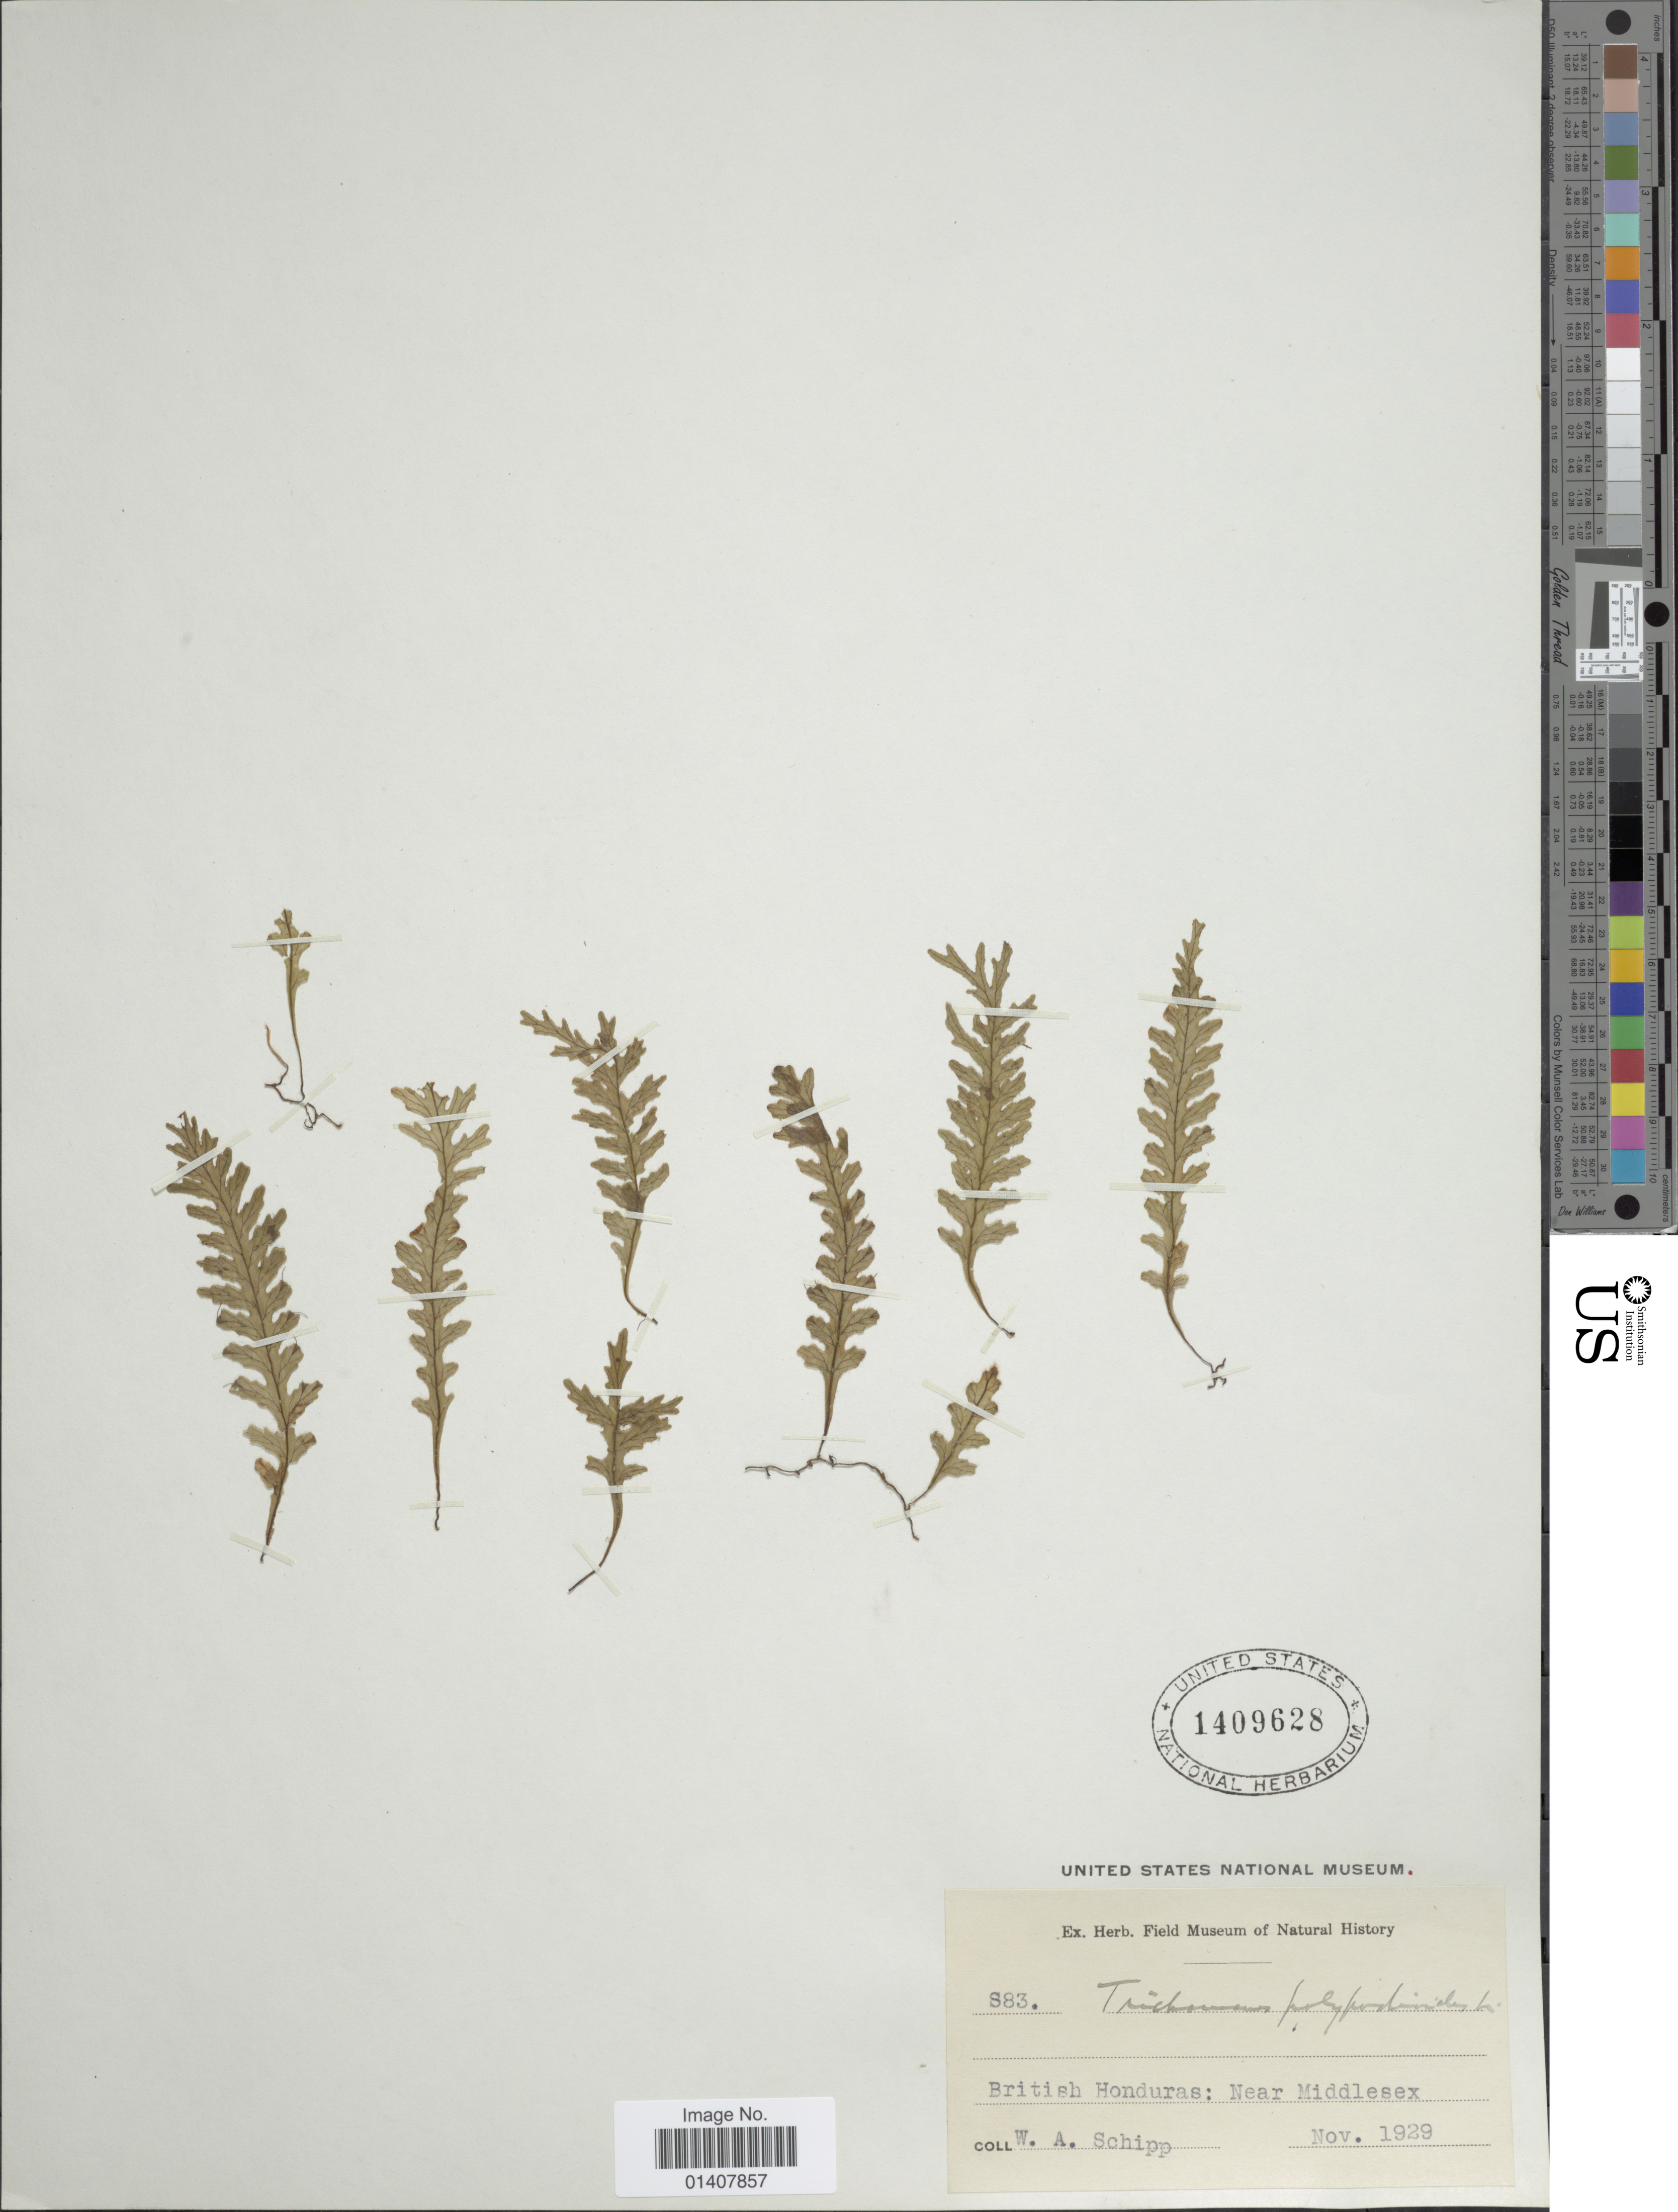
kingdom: Plantae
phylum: Tracheophyta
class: Polypodiopsida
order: Hymenophyllales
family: Hymenophyllaceae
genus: Trichomanes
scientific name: Trichomanes polypodioides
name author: L.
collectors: W. Schipp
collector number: S83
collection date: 1929-11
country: Belize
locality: British Honduras: near Middlesex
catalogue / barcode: US 1409628